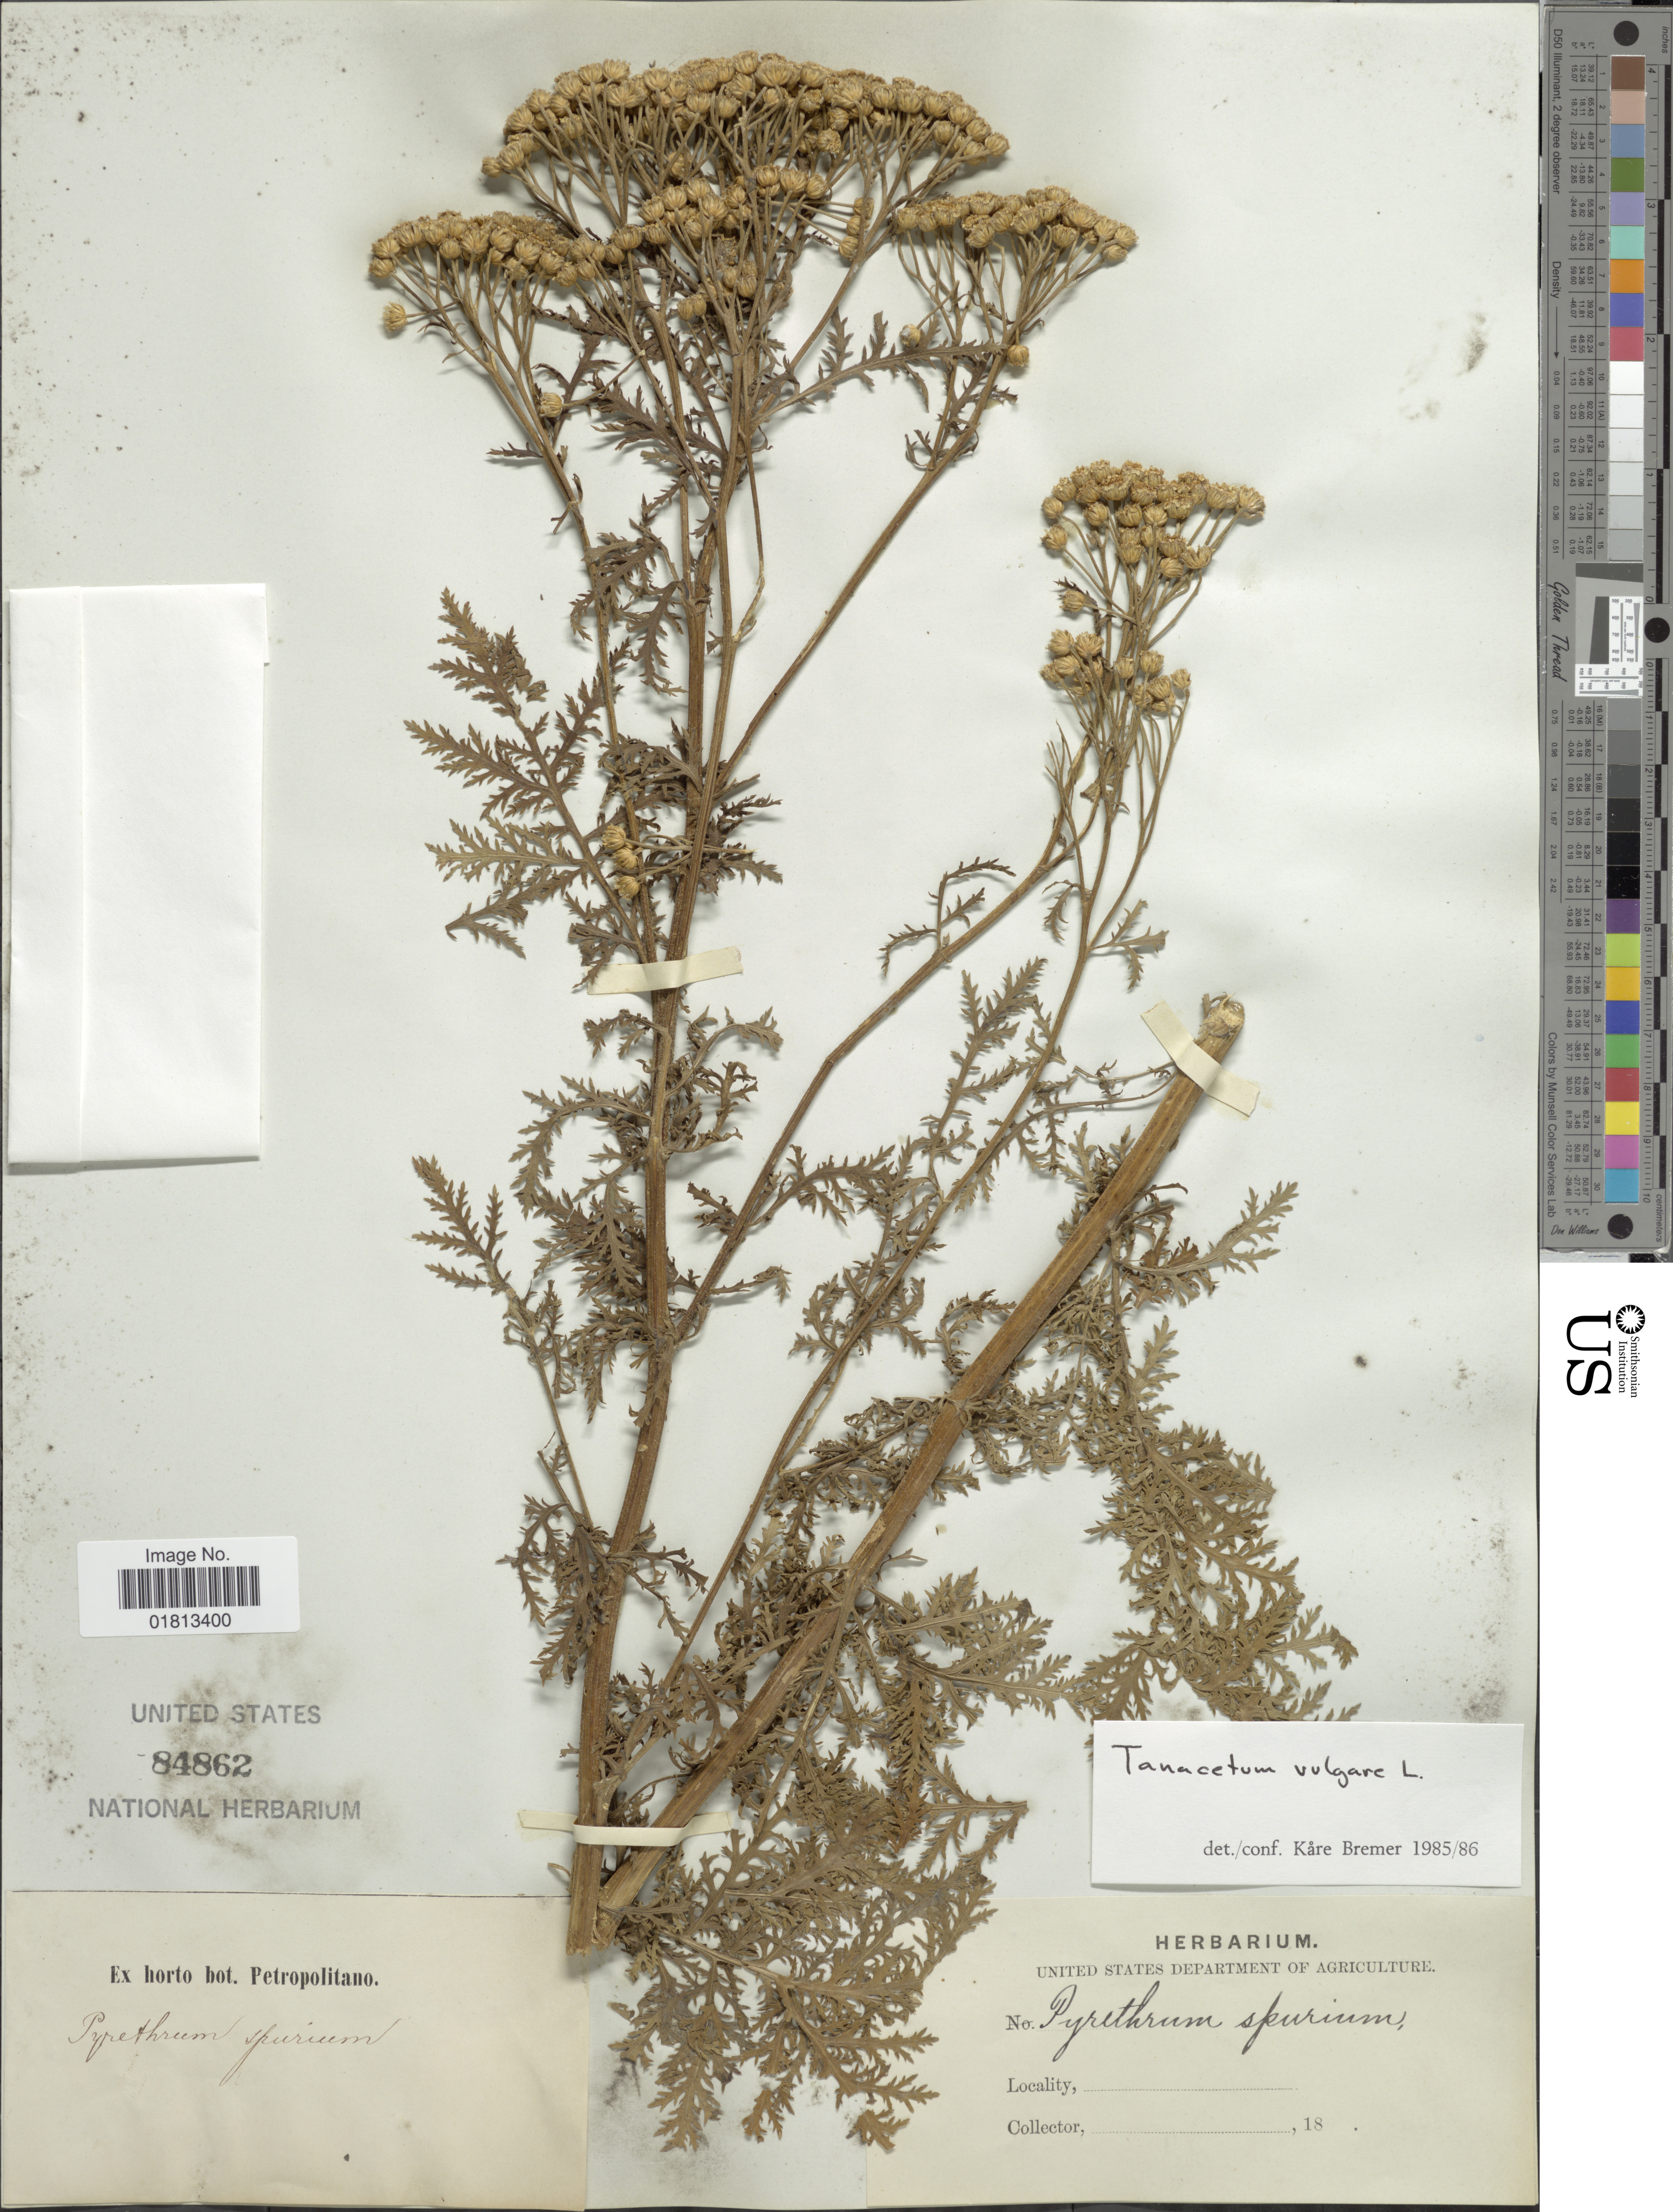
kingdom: Plantae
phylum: Tracheophyta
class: Magnoliopsida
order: Asterales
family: Asteraceae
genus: Tanacetum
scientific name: Tanacetum vulgare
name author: L.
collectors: ex Horto Bot. Petropolitano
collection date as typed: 18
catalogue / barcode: US 84862